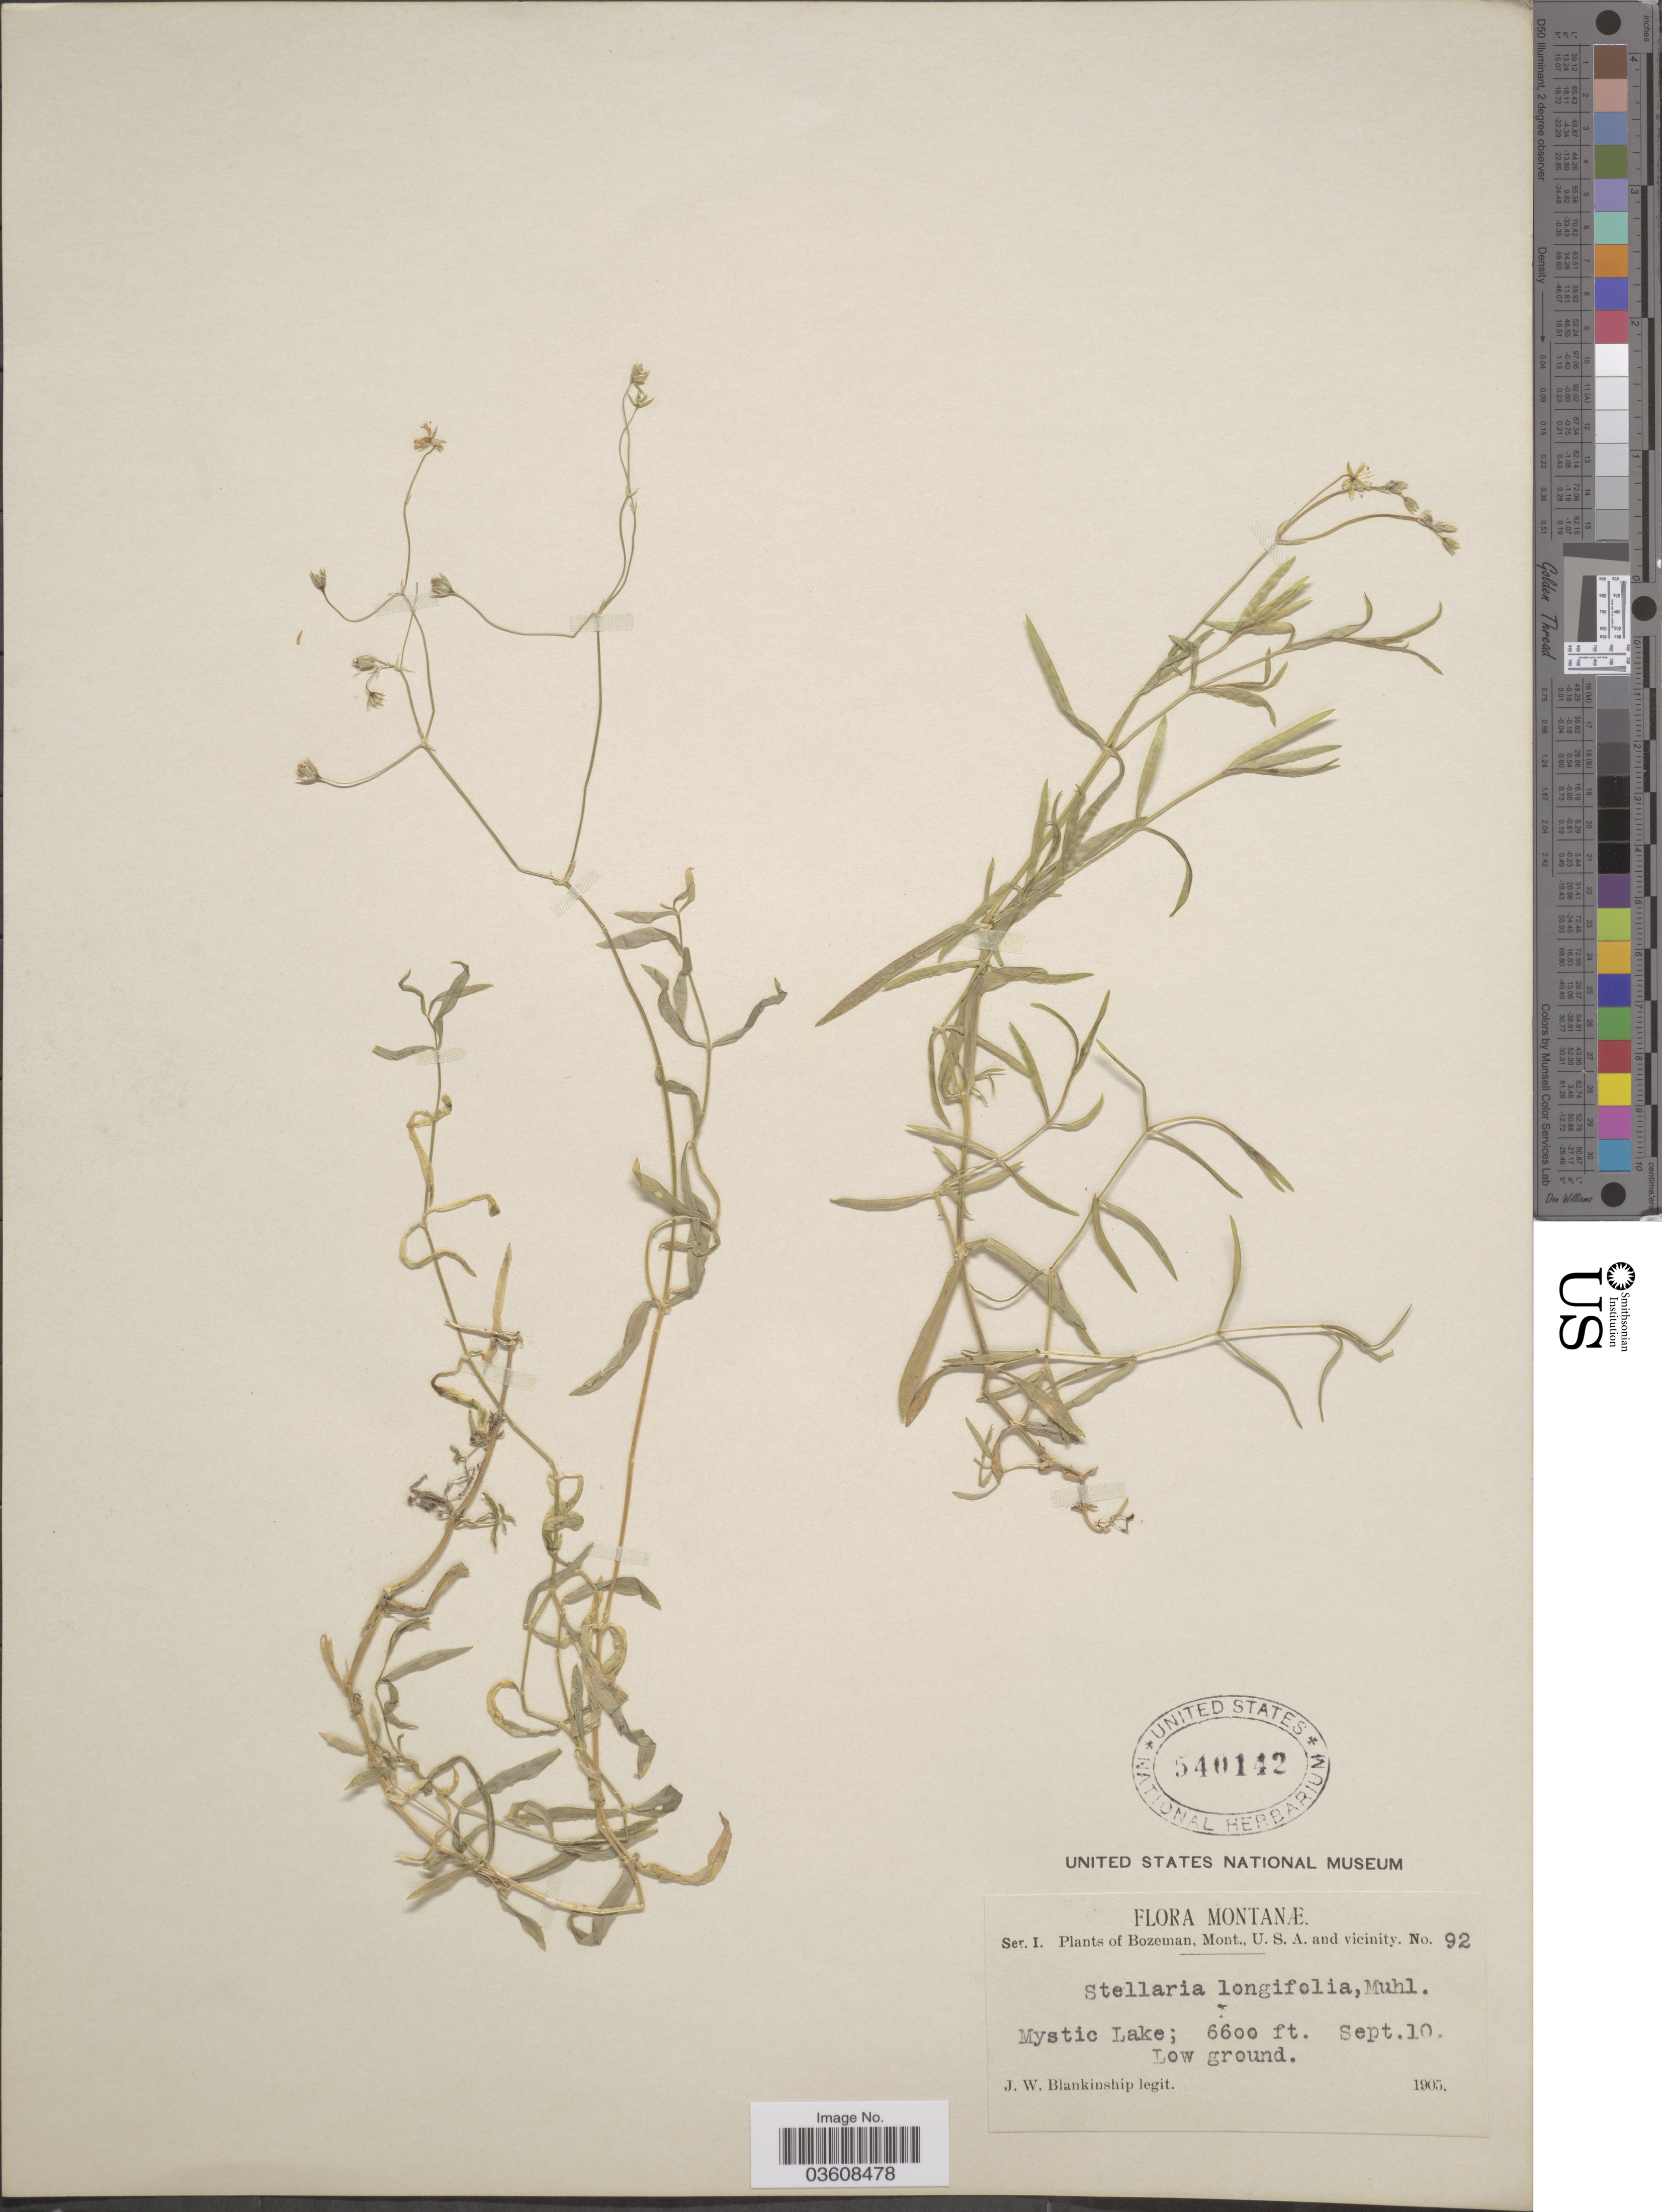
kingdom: Plantae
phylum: Tracheophyta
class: Magnoliopsida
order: Caryophyllales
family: Caryophyllaceae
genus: Stellaria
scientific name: Stellaria longifolia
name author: Muhl. ex Willd.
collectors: J. W. Blankinship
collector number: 92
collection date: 1905-09-10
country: United States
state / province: Montana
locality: Bozeman. U. S. A. and vicinity. Mystic Lake.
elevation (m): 2012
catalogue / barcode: US 540142